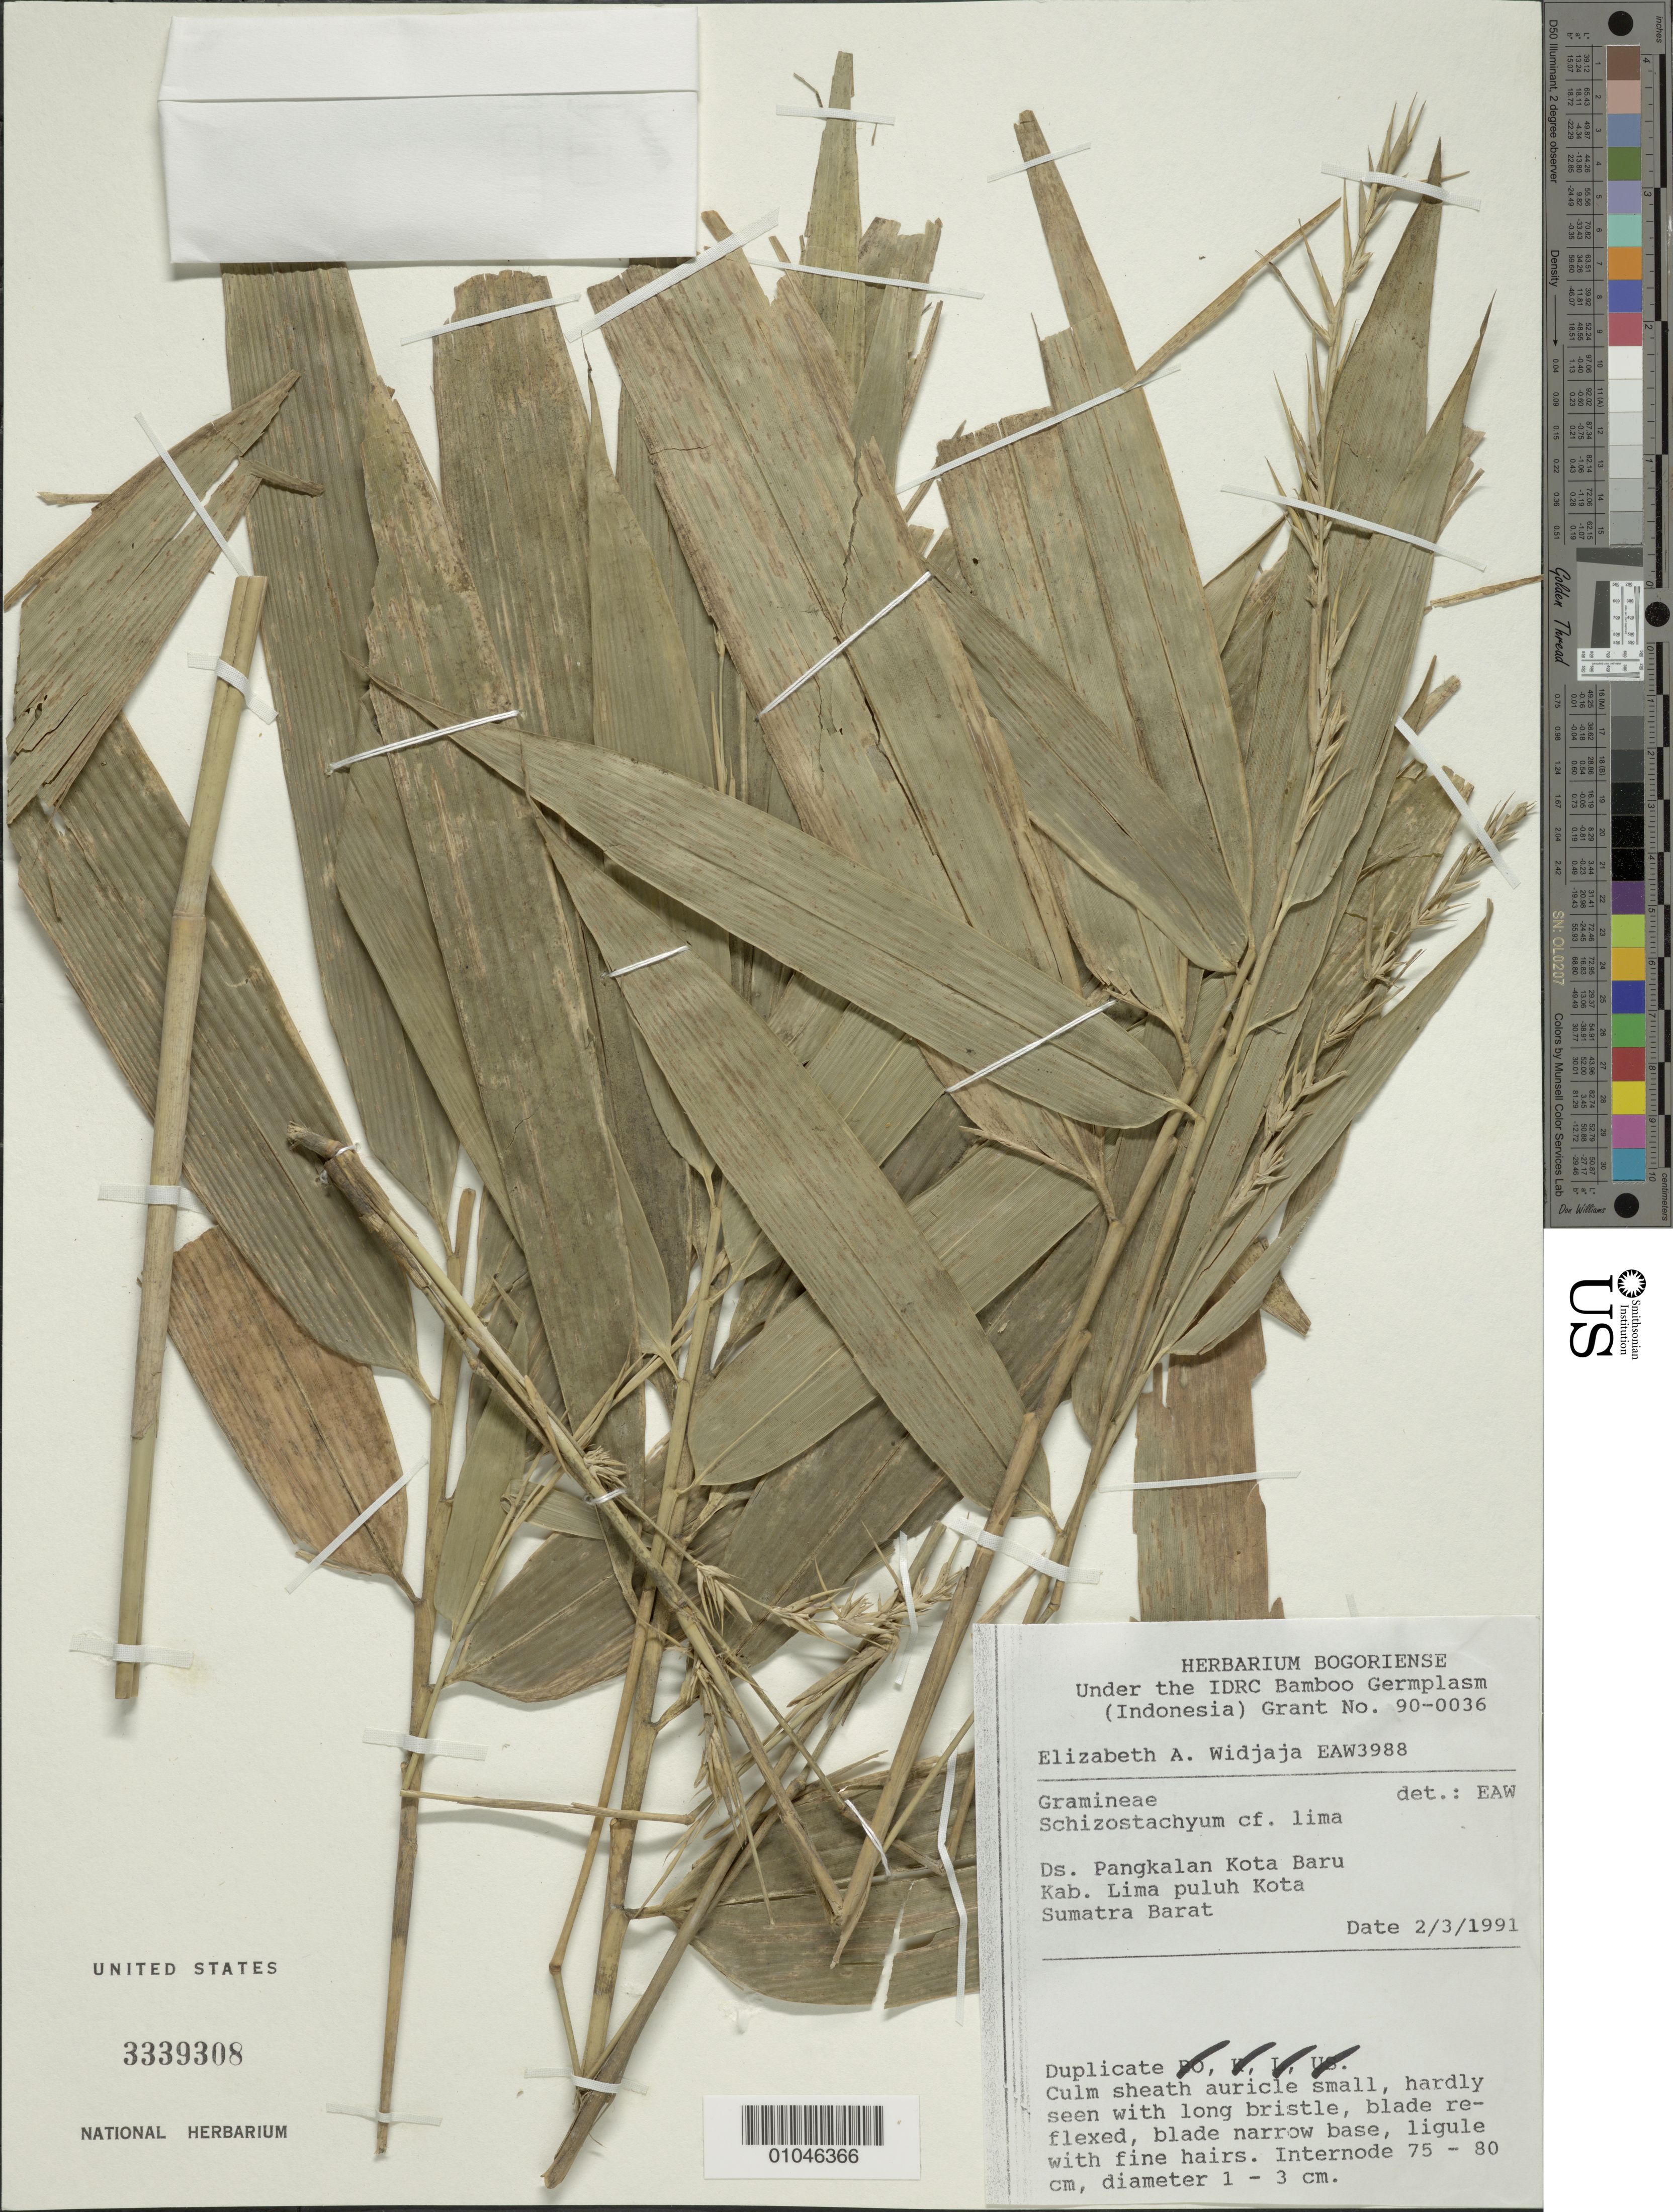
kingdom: Plantae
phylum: Tracheophyta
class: Liliopsida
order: Poales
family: Poaceae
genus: Schizostachyum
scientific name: Schizostachyum lima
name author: (Blanco) Merr.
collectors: E. A. Widjaja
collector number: EAW 3988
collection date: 1991-02-03 or 1991-03-02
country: Indonesia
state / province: Sumatra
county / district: Sumatera Barat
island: Sumatra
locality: Ds. Pangkalan Kota Baru, Kab. Lima puluh Kota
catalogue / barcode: US 3339308